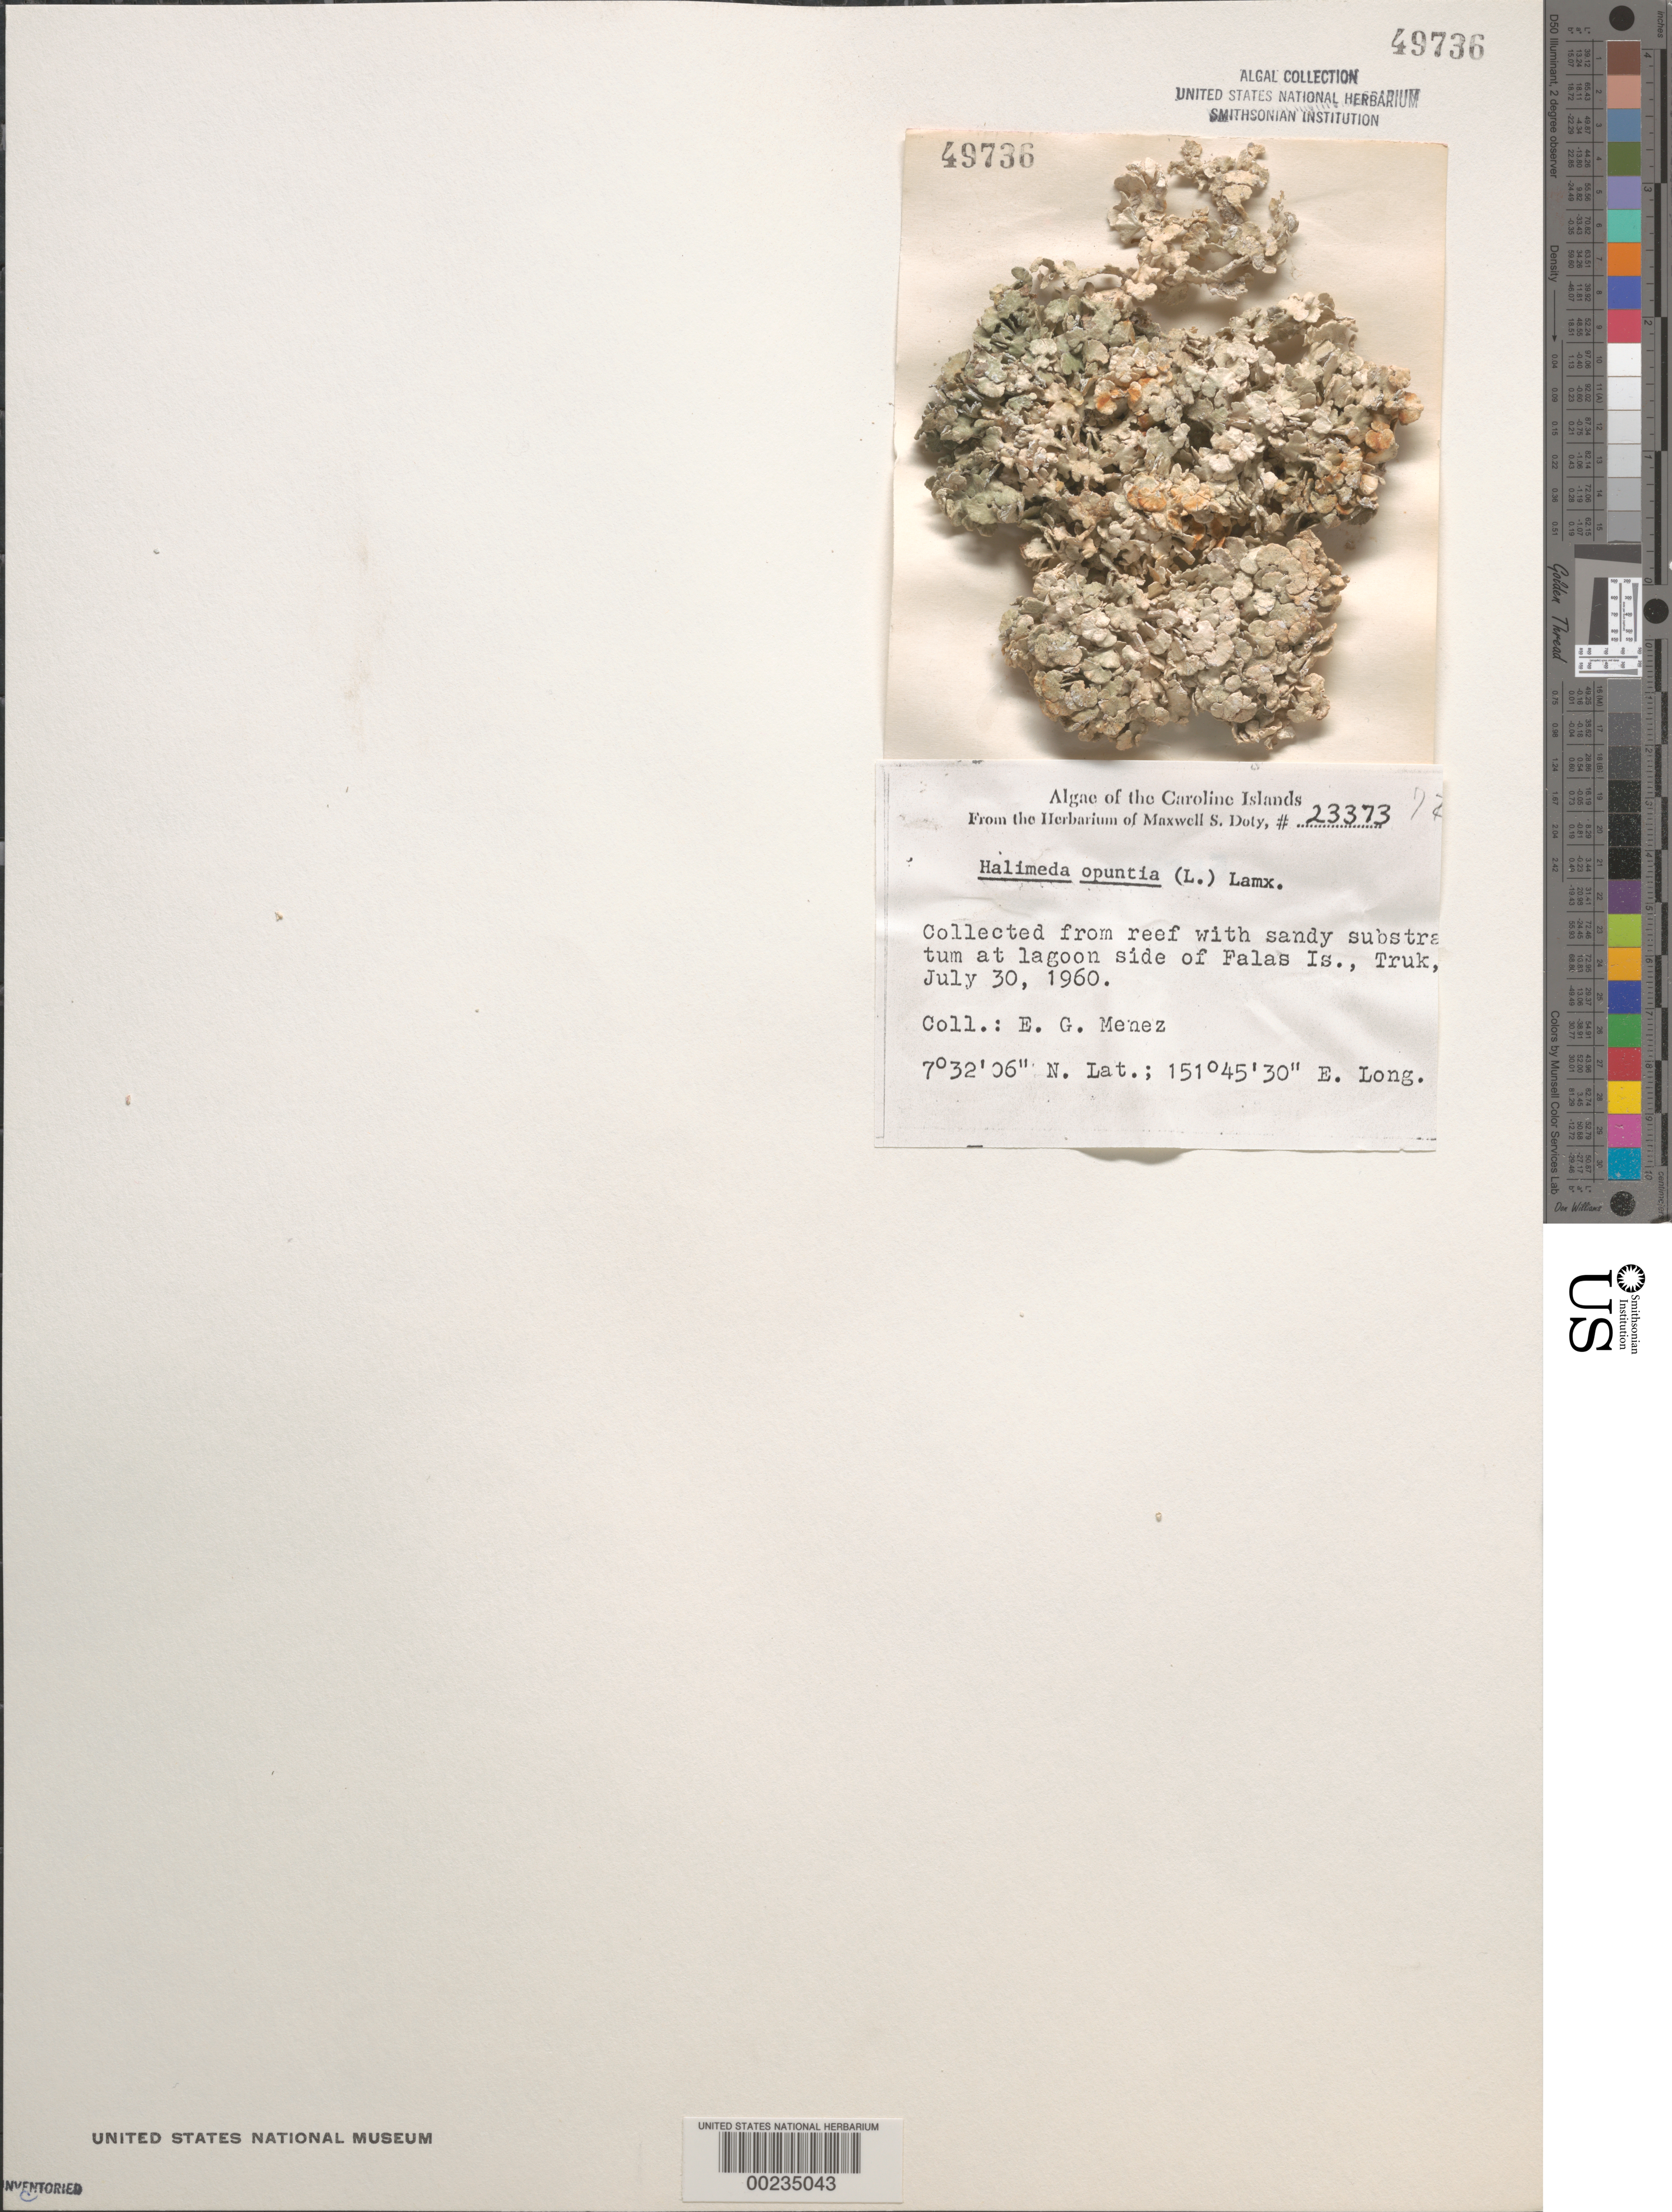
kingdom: Plantae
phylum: Chlorophyta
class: Ulvophyceae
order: Bryopsidales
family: Halimedaceae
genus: Halimeda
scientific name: Halimeda opuntia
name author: (L.) J.V.Lamouroux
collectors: Meñez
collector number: MSD 23373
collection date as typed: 30 Jul 1960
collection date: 1960-07-30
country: Micronesia, Federated States of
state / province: Truk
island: Falas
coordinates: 7 32' 06" N, 151 45' 30" E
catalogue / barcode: US 49736